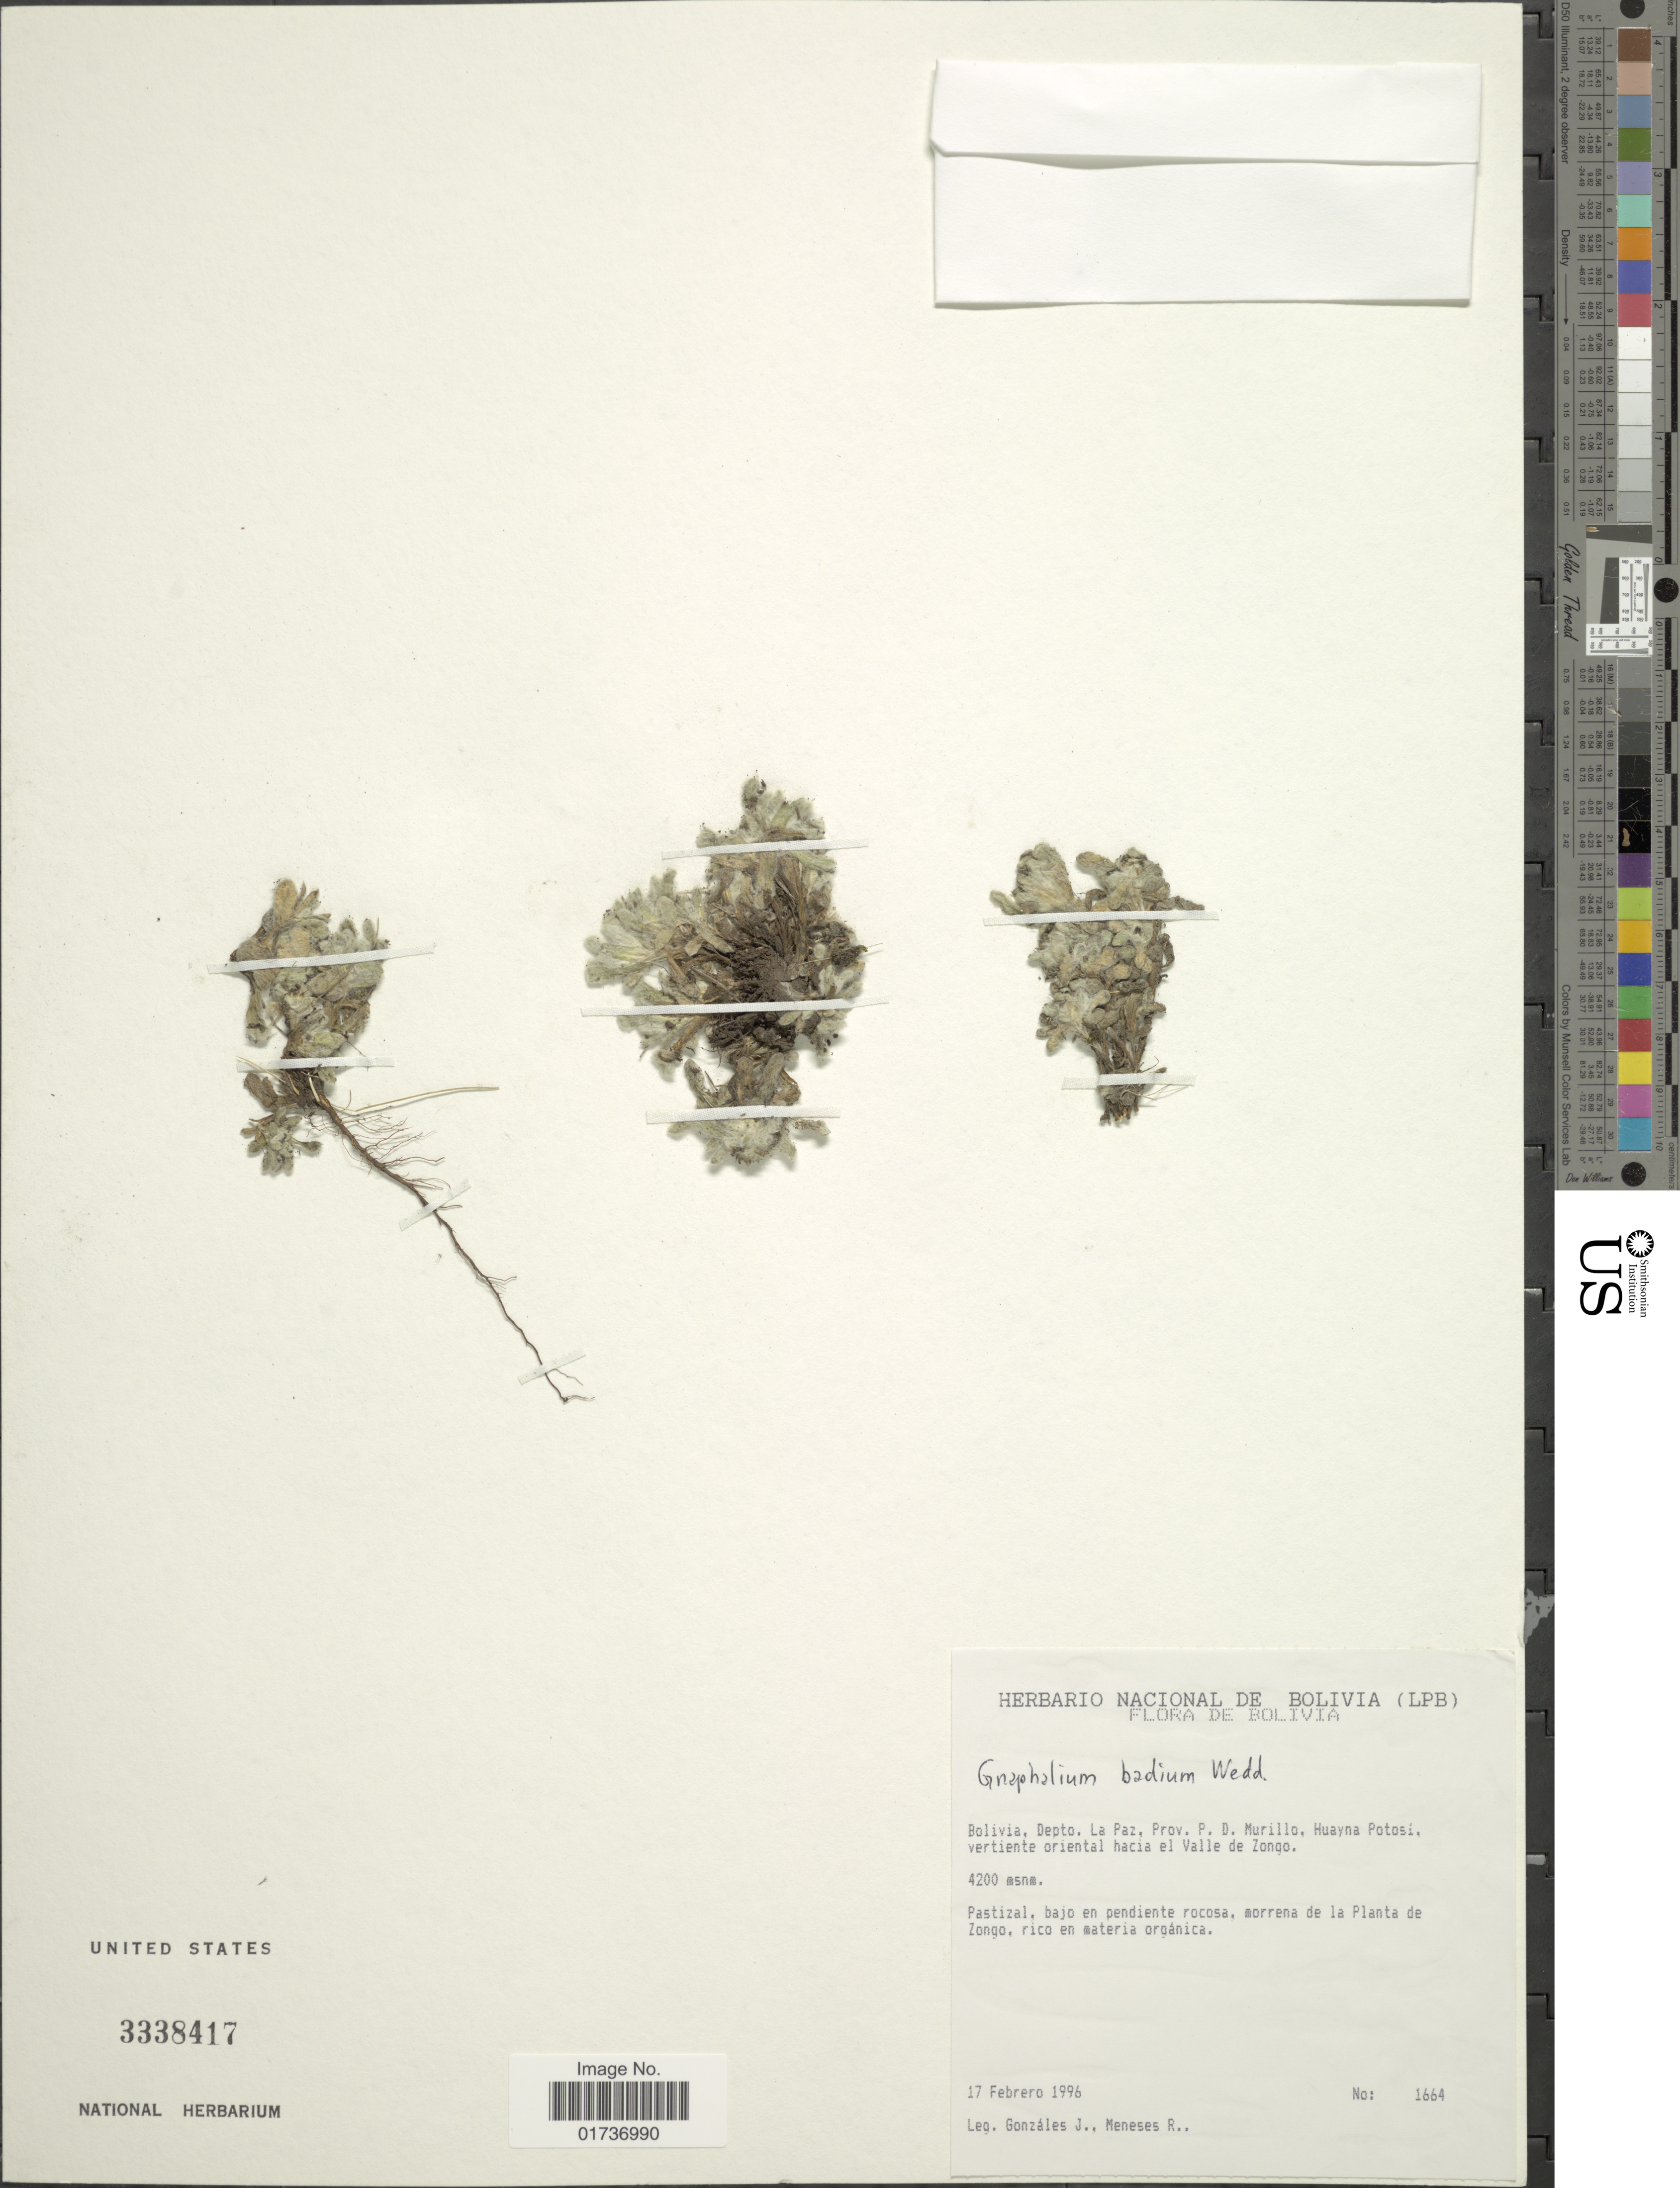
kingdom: Plantae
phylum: Tracheophyta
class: Magnoliopsida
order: Asterales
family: Asteraceae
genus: Gnaphalium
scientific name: Gnaphalium badium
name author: Wedd.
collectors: J. Gonzales & R. I. Meneses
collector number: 1664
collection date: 1996-02-17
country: Bolivia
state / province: La Paz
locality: Depto La Paz, Prov. P.D. Murillo, Huayna Potosi, vertiente oriental hacia el Valle de Zongo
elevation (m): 4200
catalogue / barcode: US 3338417